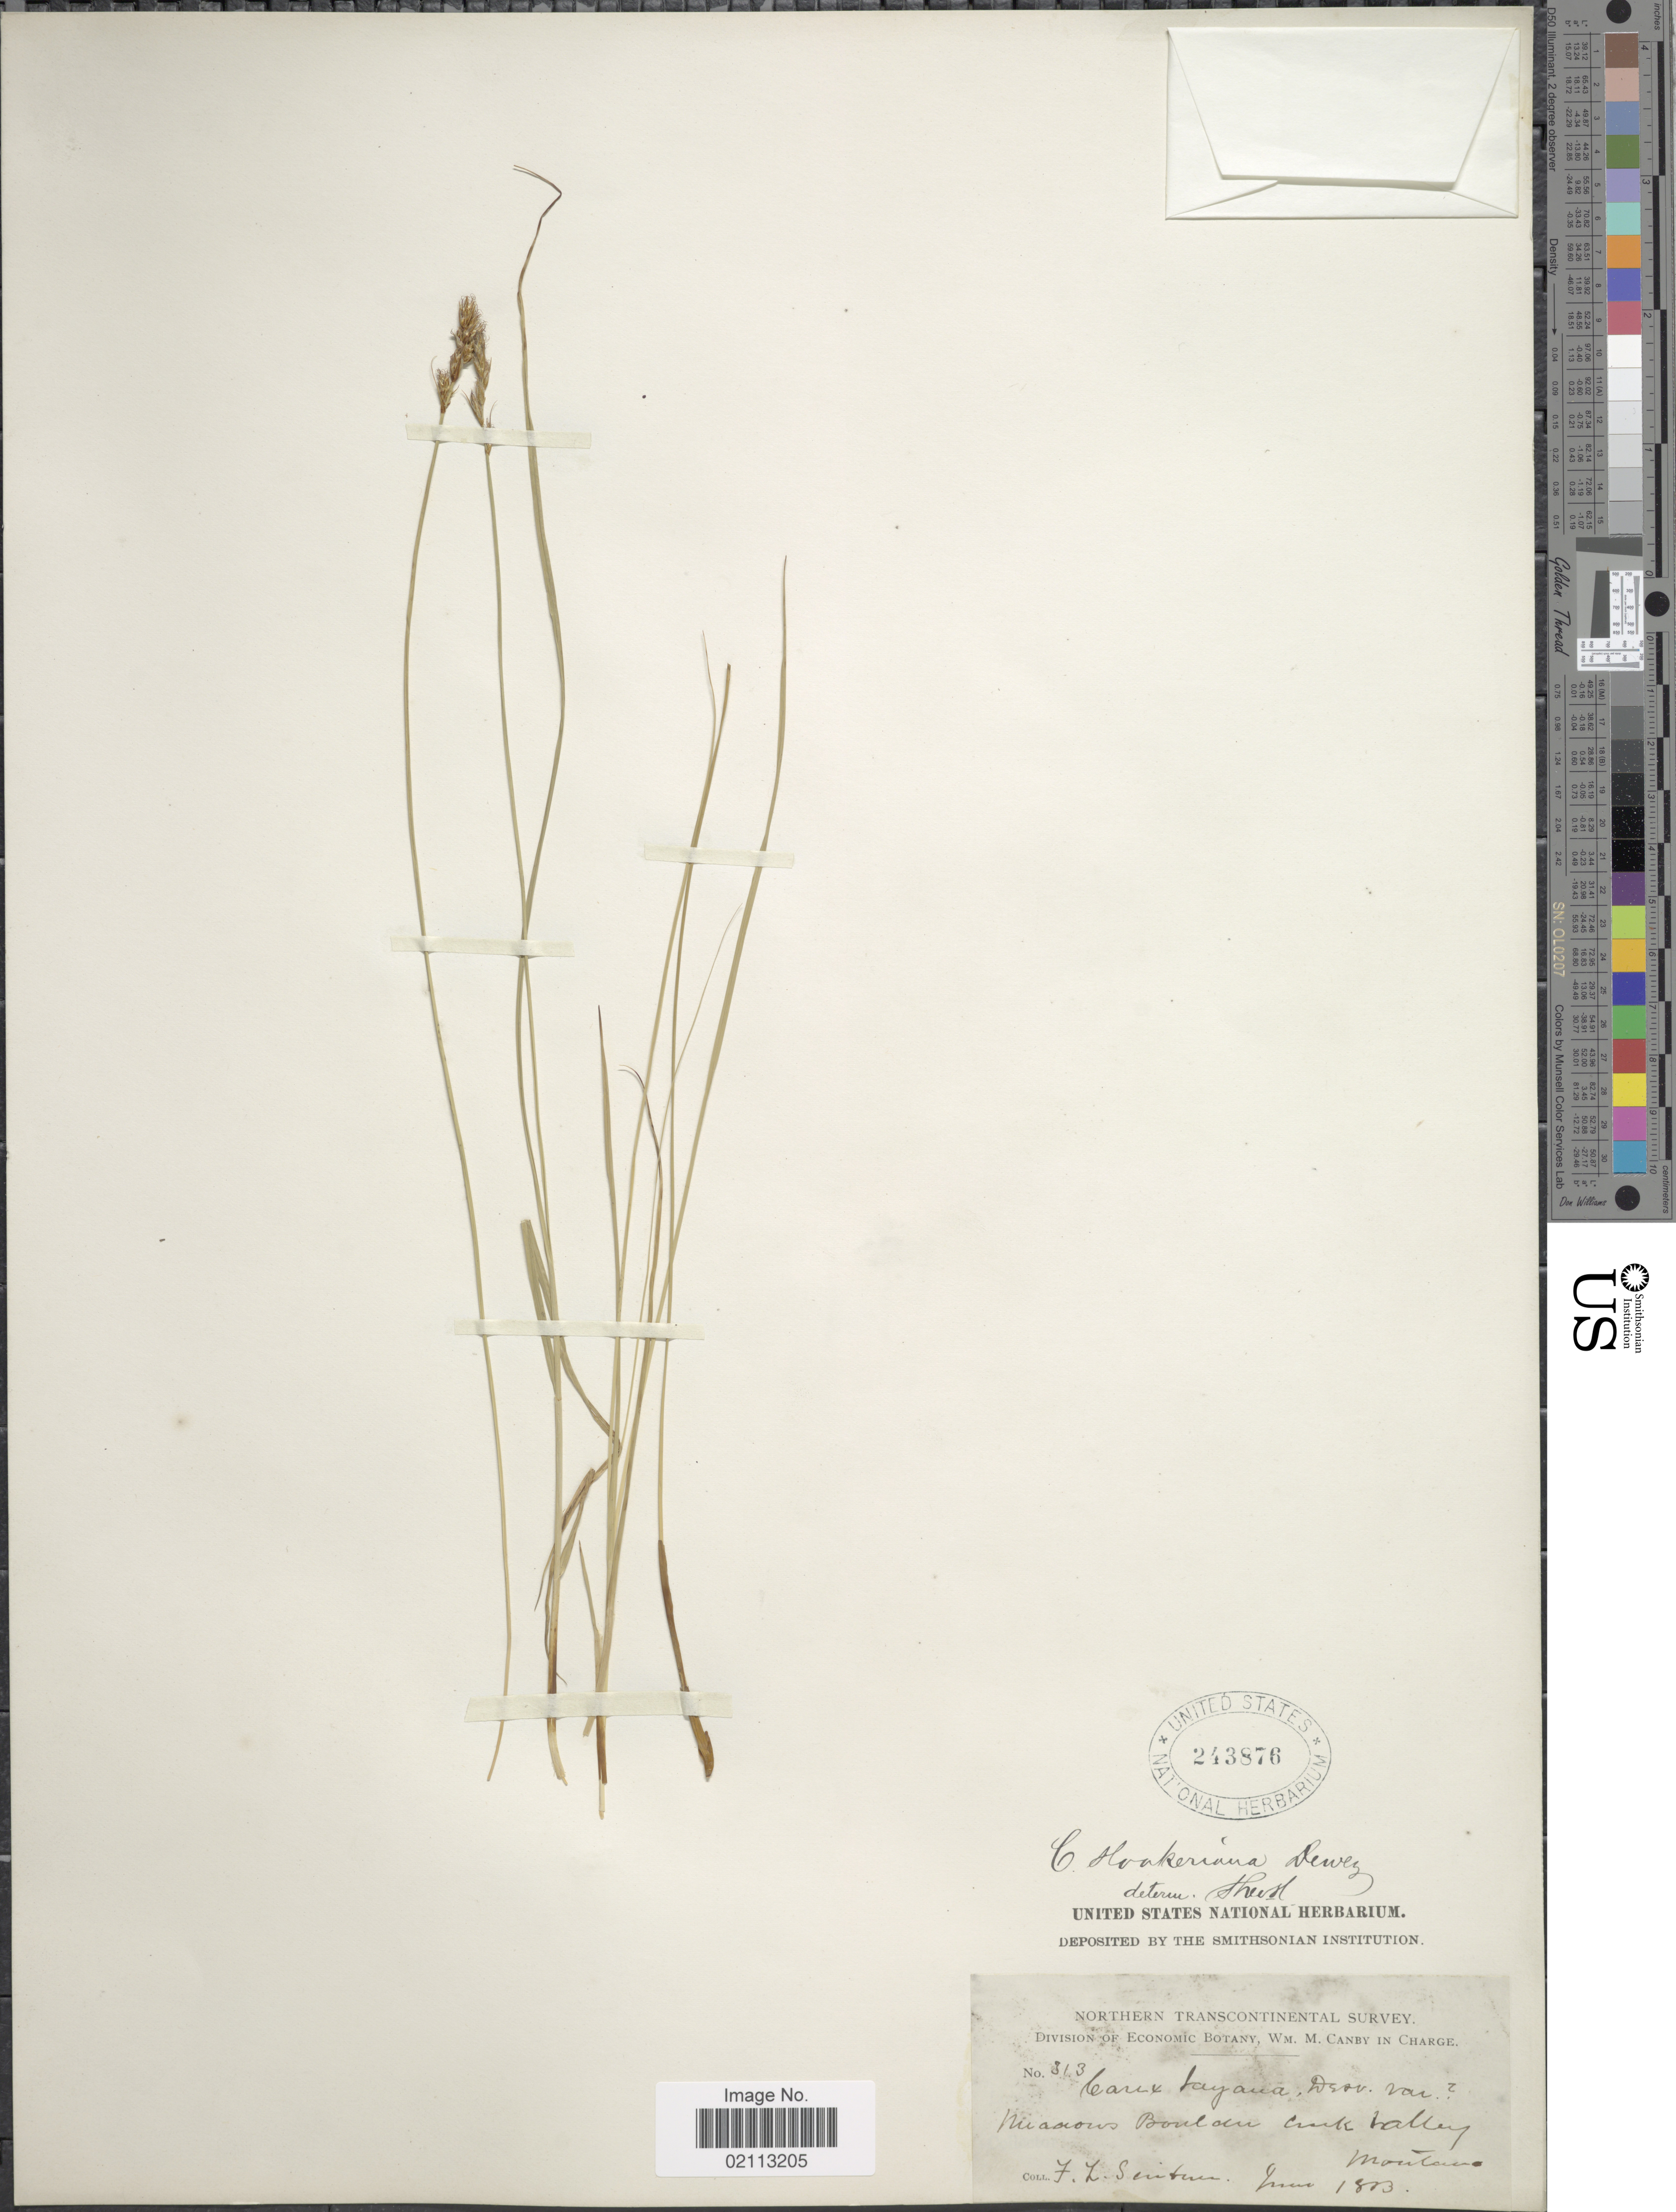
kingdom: Plantae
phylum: Tracheophyta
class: Liliopsida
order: Poales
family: Cyperaceae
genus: Carex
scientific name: Carex hookeriana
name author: Dewey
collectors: F. L. Scribner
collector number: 313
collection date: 1803-06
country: United States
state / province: Montana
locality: Meadows Boulder Creek Valley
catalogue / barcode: US 243876